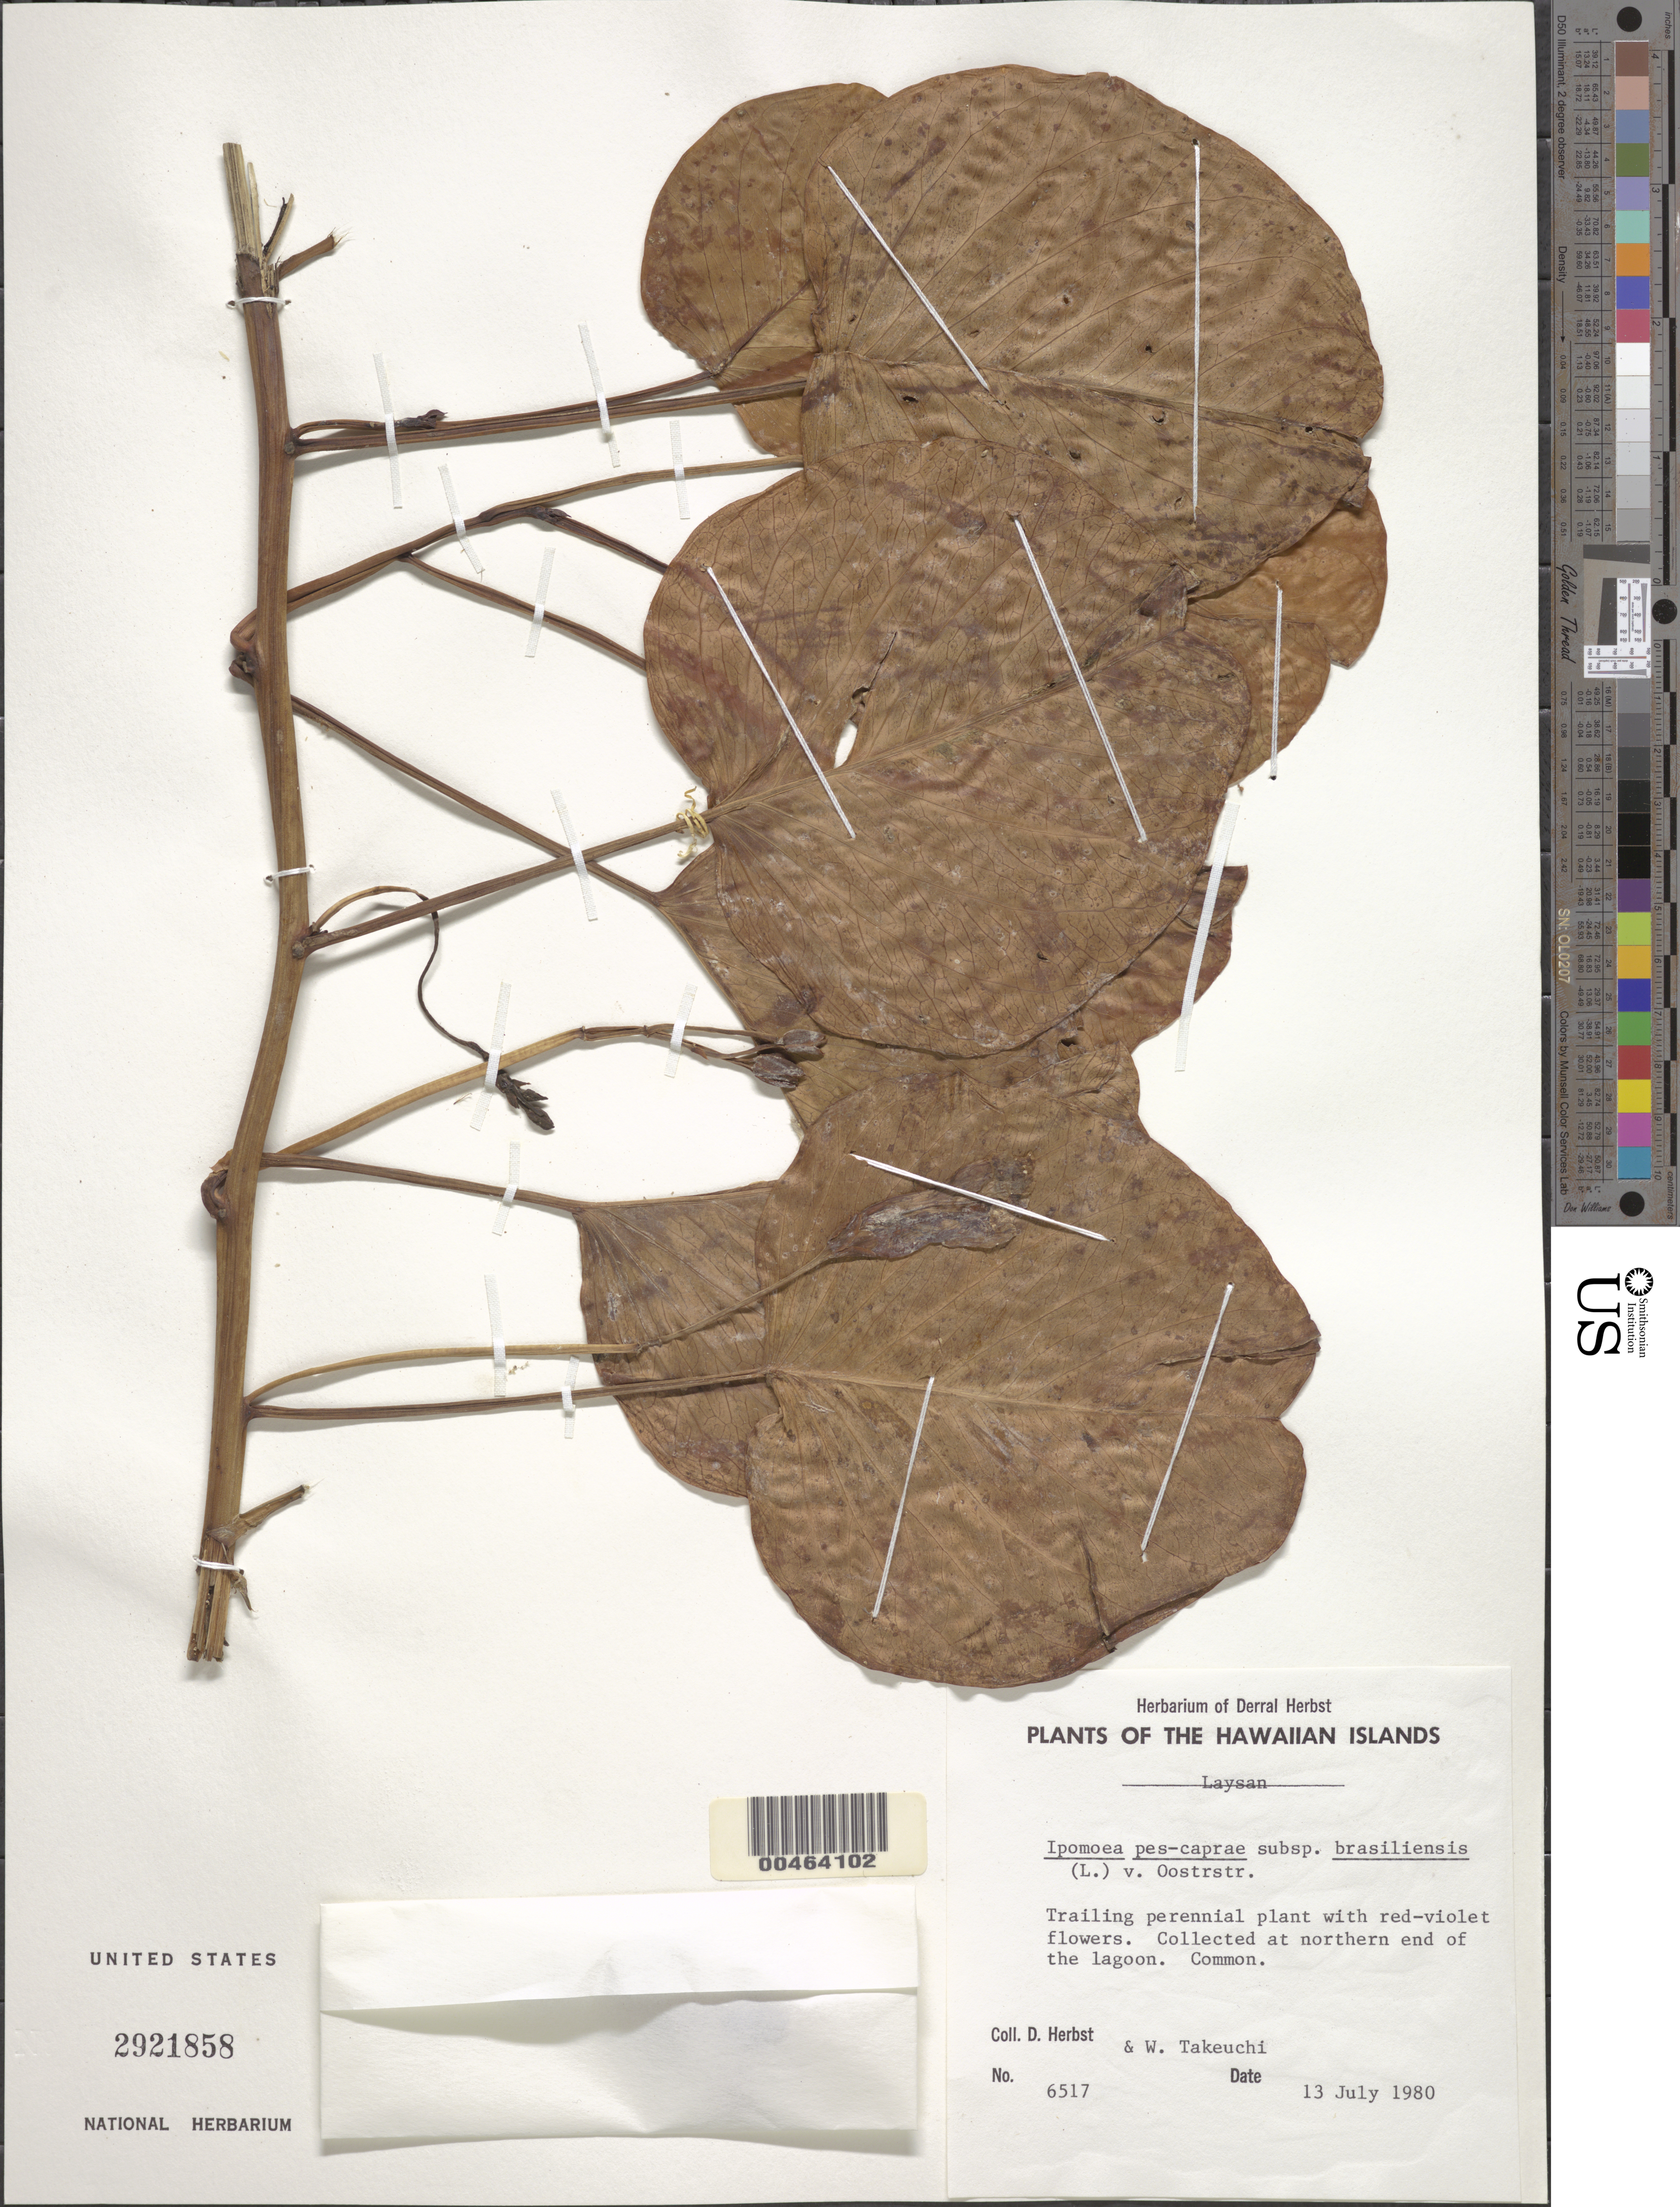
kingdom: Plantae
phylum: Tracheophyta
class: Magnoliopsida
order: Solanales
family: Convolvulaceae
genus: Ipomoea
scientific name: Ipomoea pes-caprae subsp. brasiliensis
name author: (L.) Ooststr.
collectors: D. R. Herbst & W. N. Takeuchi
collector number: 6517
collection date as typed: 13 Jul 1980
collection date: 1980-07-13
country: United States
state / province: Hawaii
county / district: Honolulu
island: Laysan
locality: At northern end of the lagoon.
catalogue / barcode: US 2921858